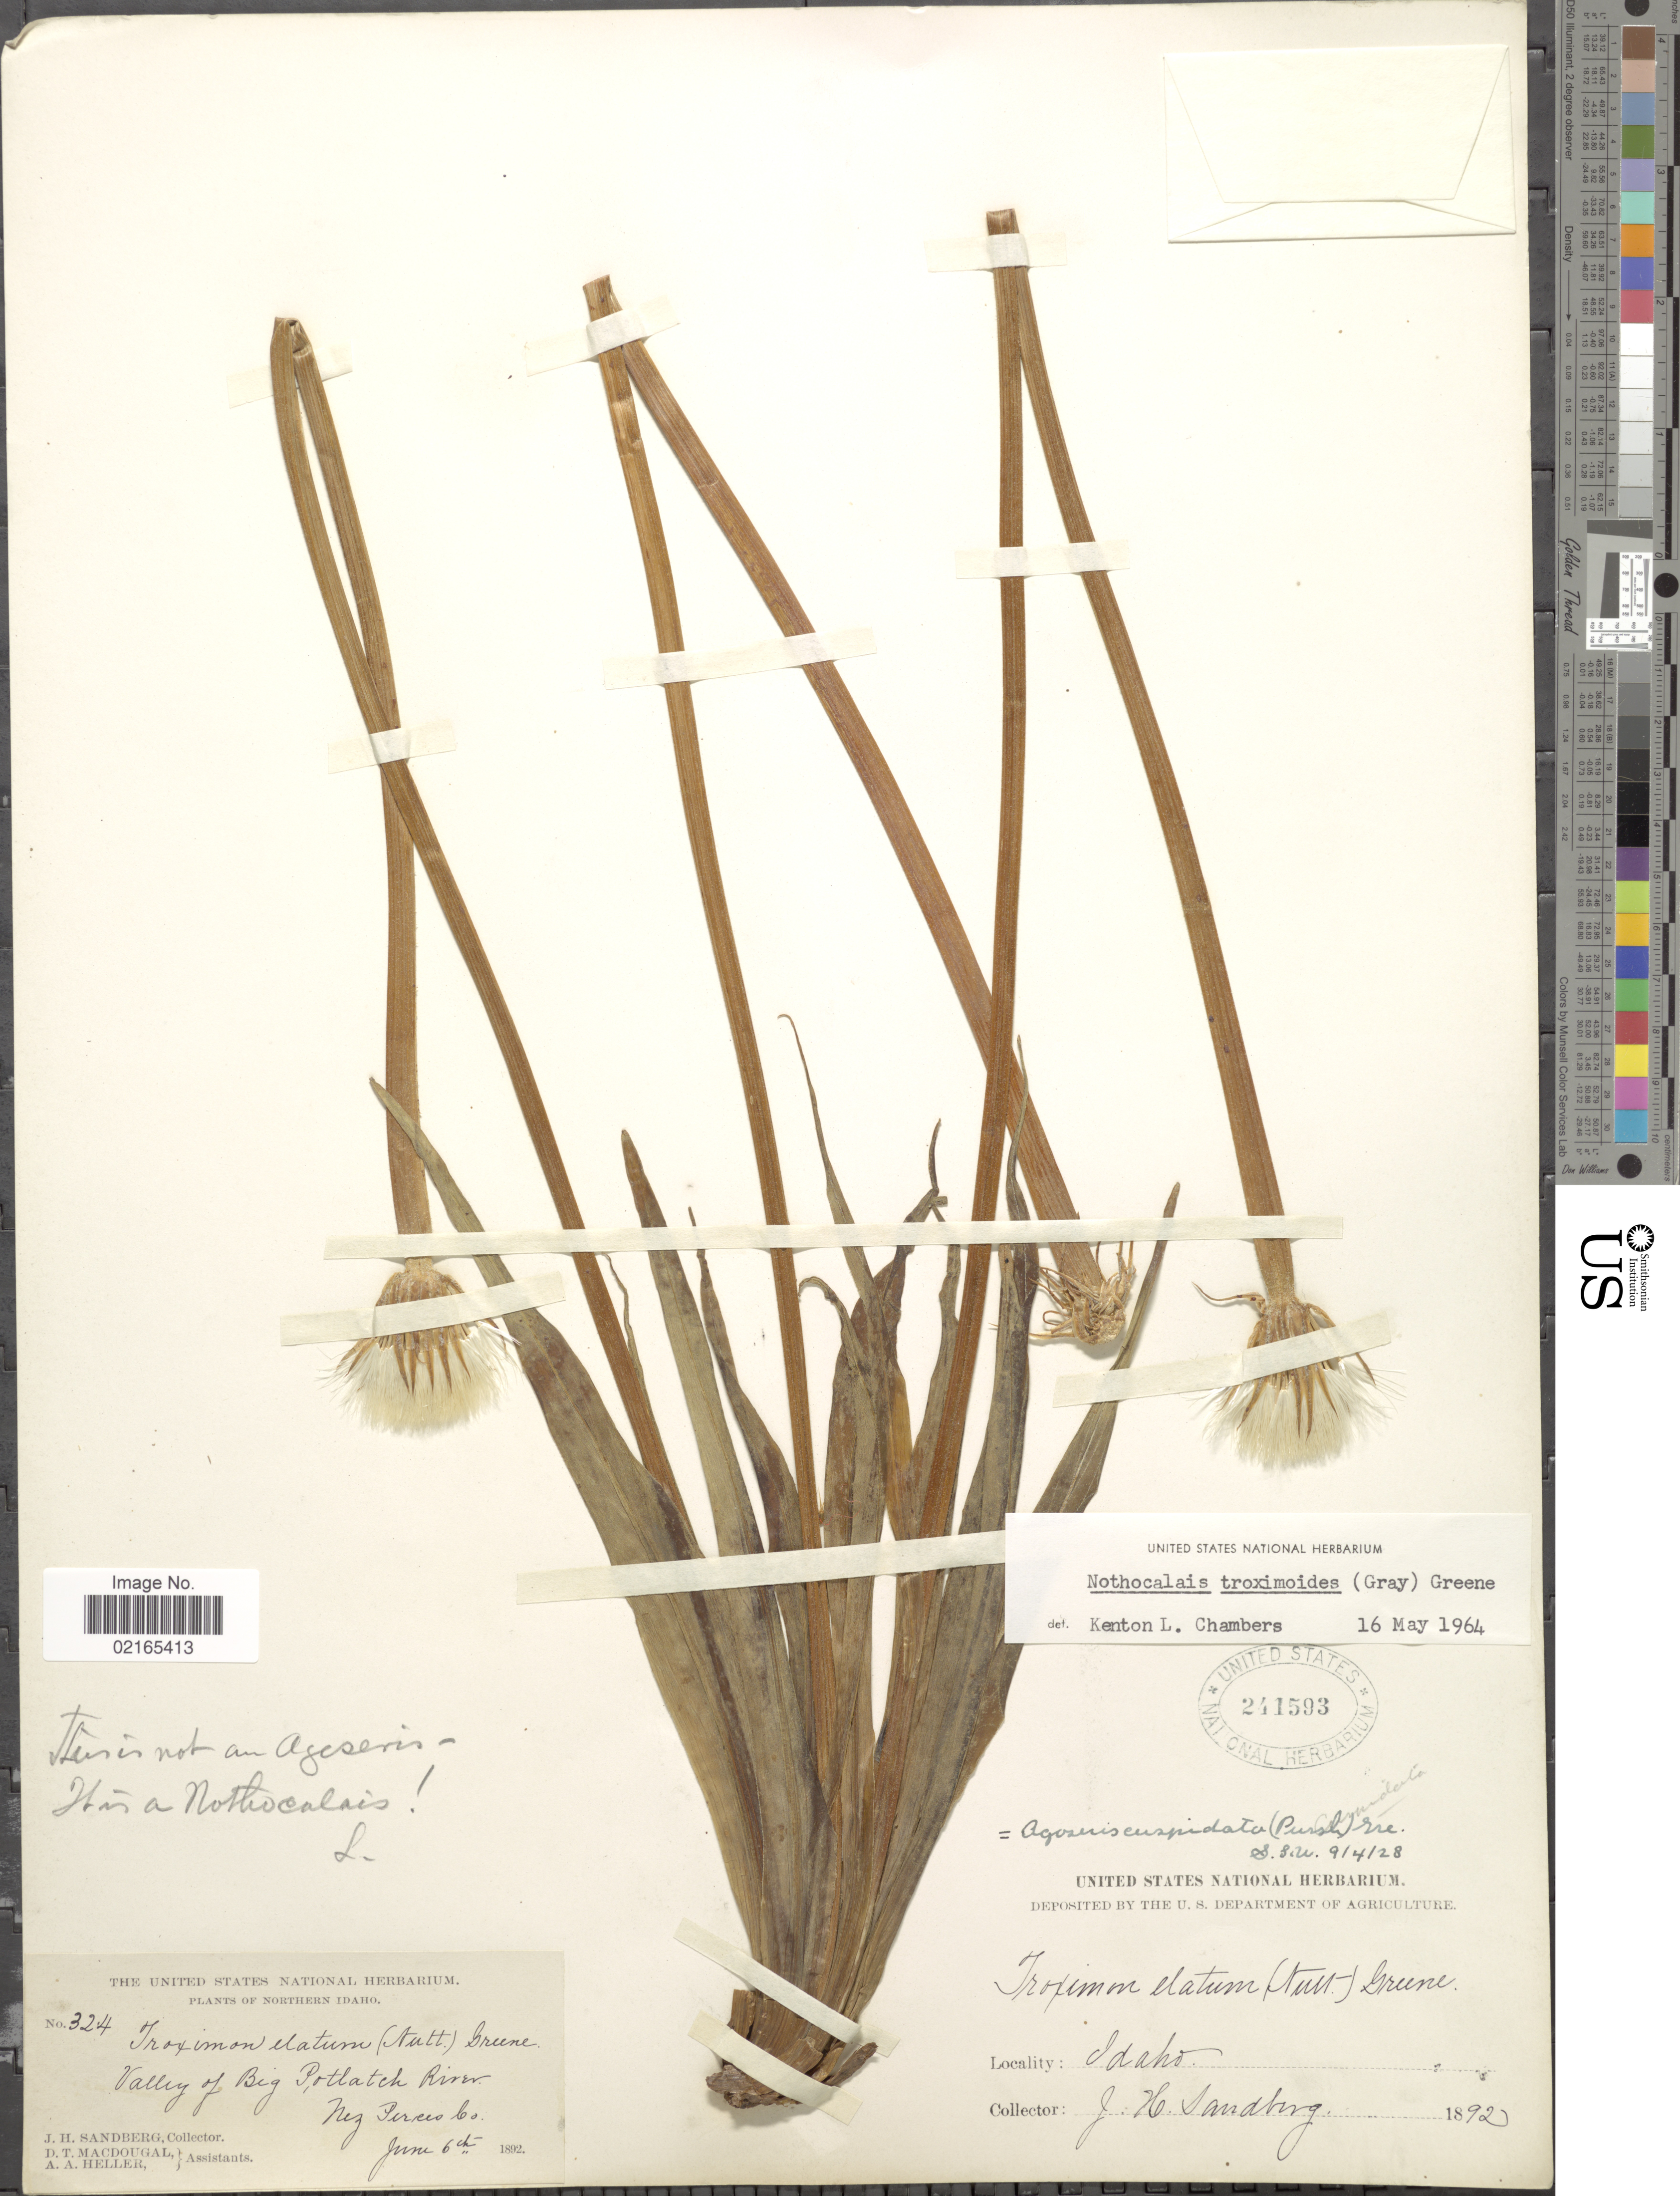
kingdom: Plantae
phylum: Tracheophyta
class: Magnoliopsida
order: Asterales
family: Asteraceae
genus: Nothocalais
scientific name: Nothocalais troximoides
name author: (A. Gray) Greene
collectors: J. H. Sandberg, D. T. MacDougal & A. A. Heller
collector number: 324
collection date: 1892-06-06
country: United States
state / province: Idaho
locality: Northern Idaho, valley of Big Portlatch river, Nez Perces Co.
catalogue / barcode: US 241593